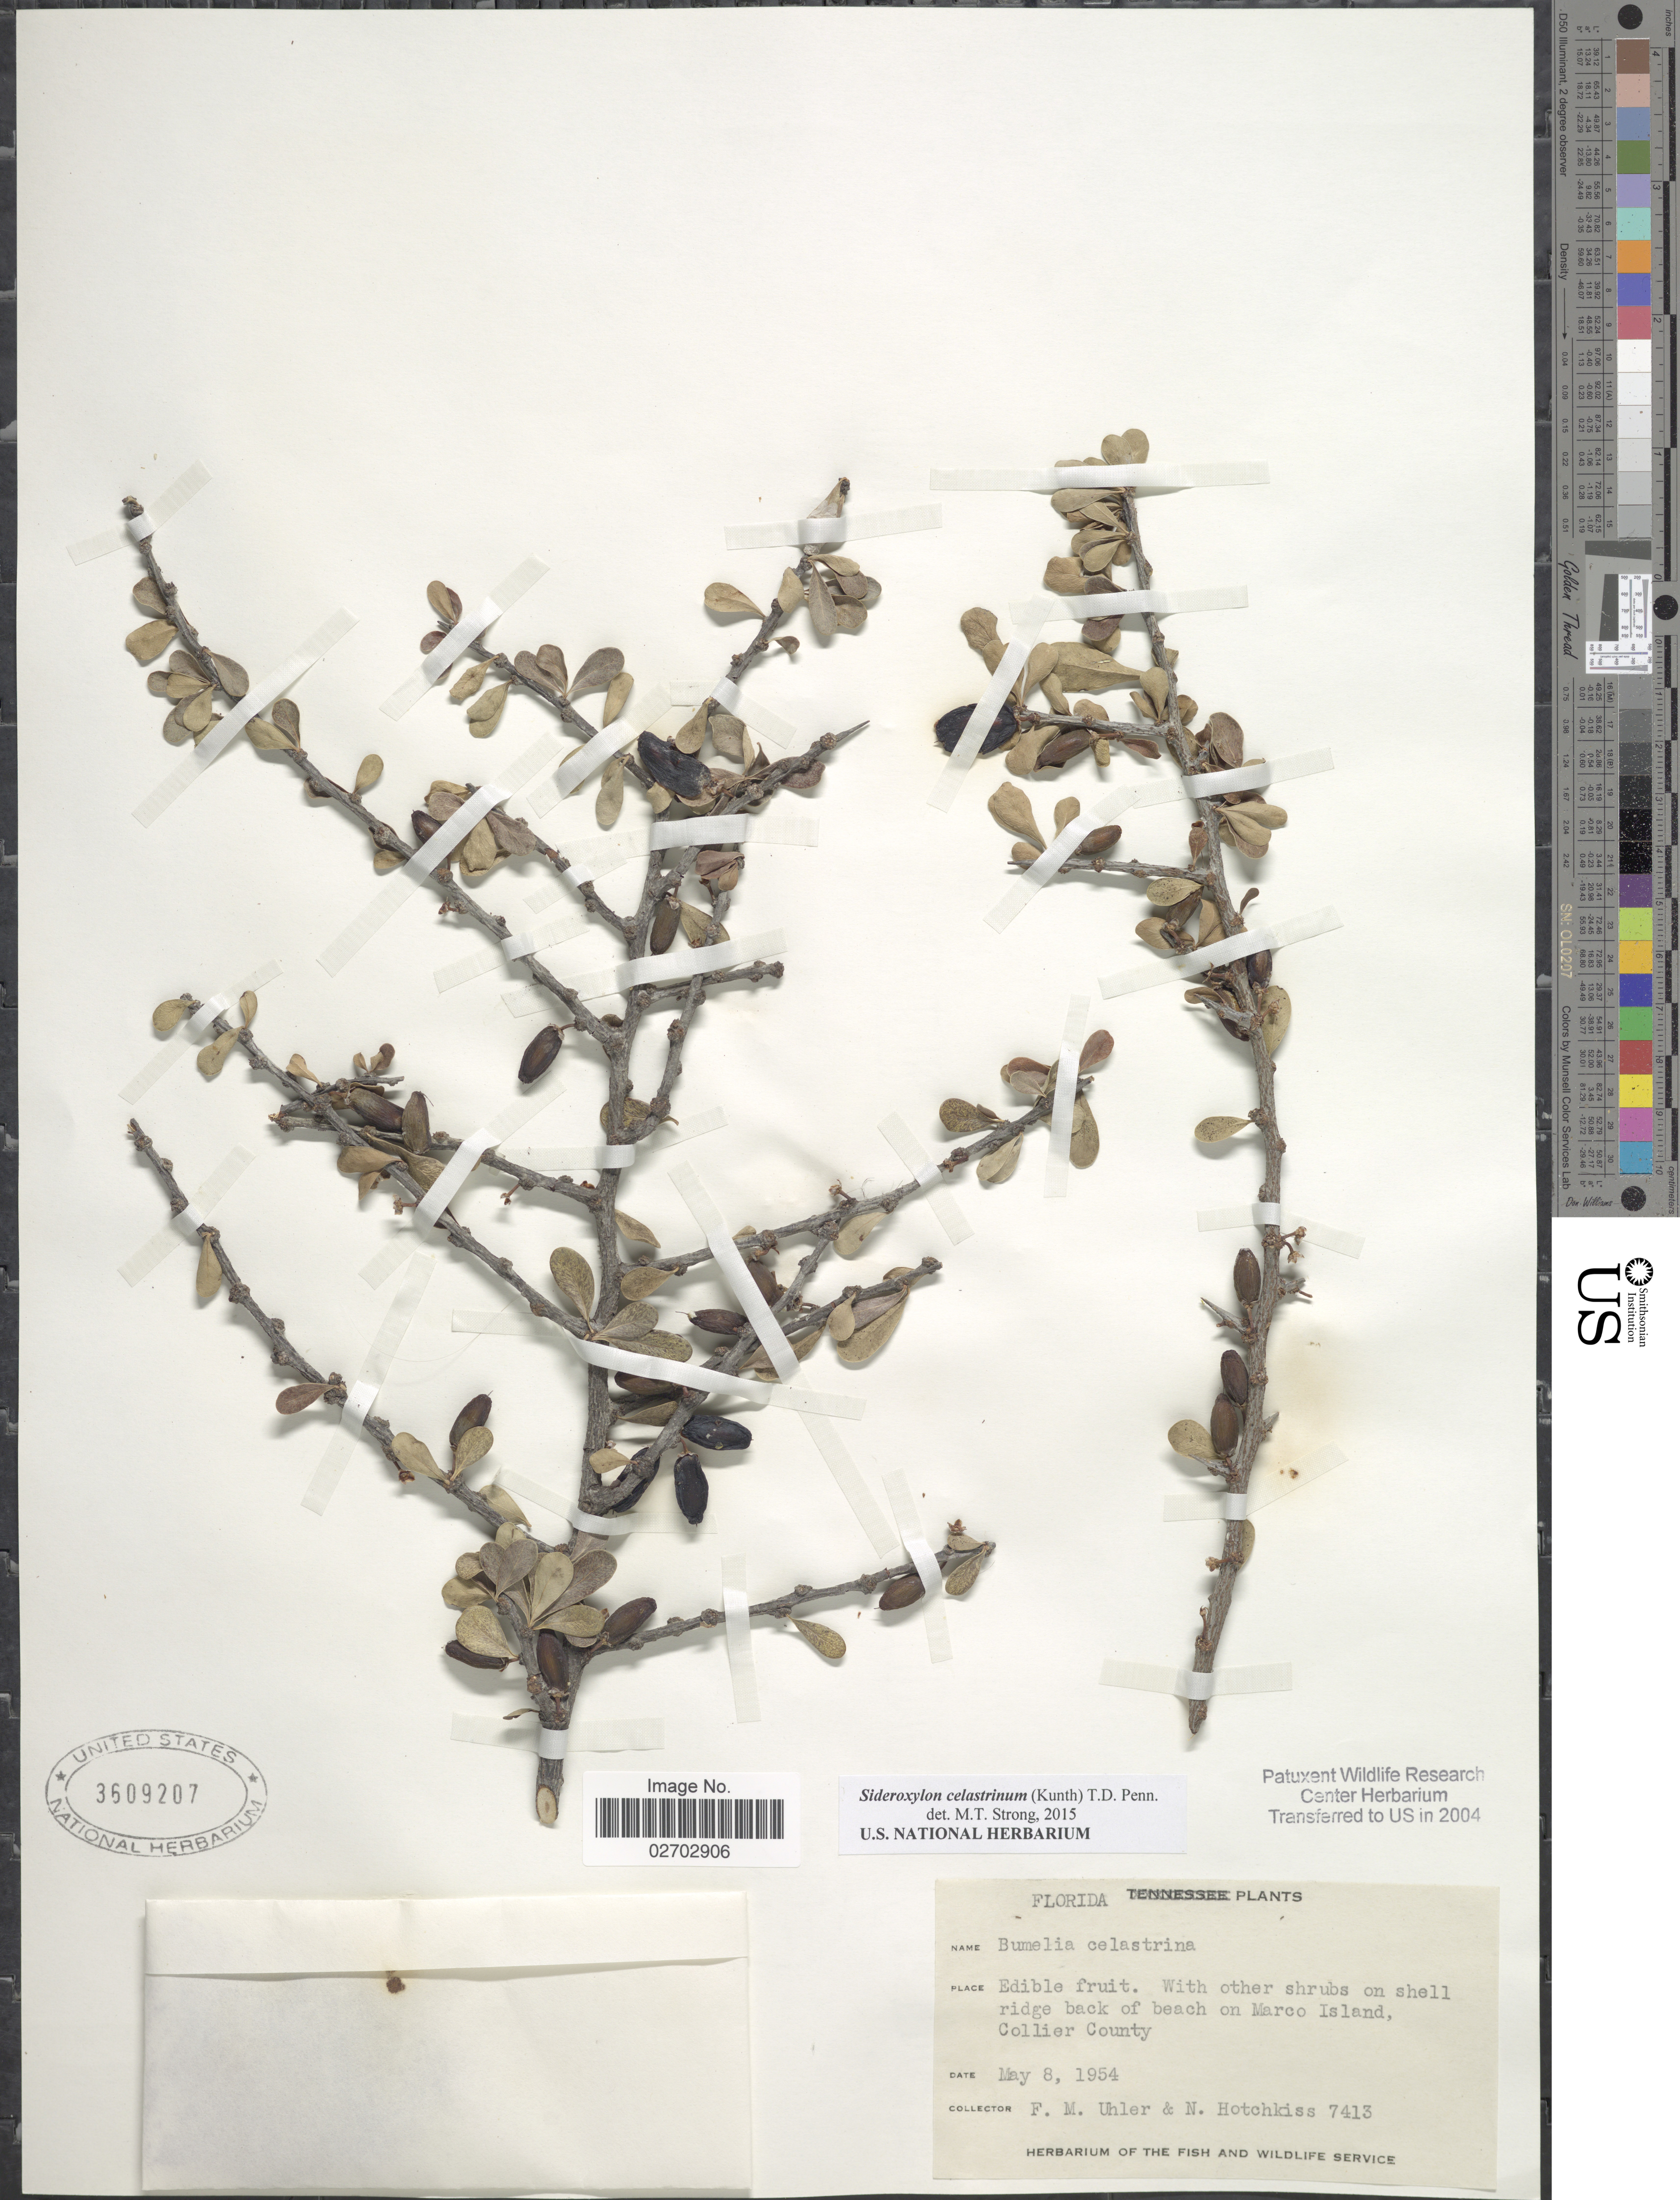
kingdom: Plantae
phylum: Tracheophyta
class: Magnoliopsida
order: Ericales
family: Sapotaceae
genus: Sideroxylon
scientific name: Sideroxylon celastrinum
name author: (Kunth) T.D. Penn.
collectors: F. M. Uhler & N. Hotchkiss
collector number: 7413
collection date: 1954-05-08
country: United States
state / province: Florida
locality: Shell ridge back of beach on Marco Island, Collier County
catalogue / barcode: US 3609207